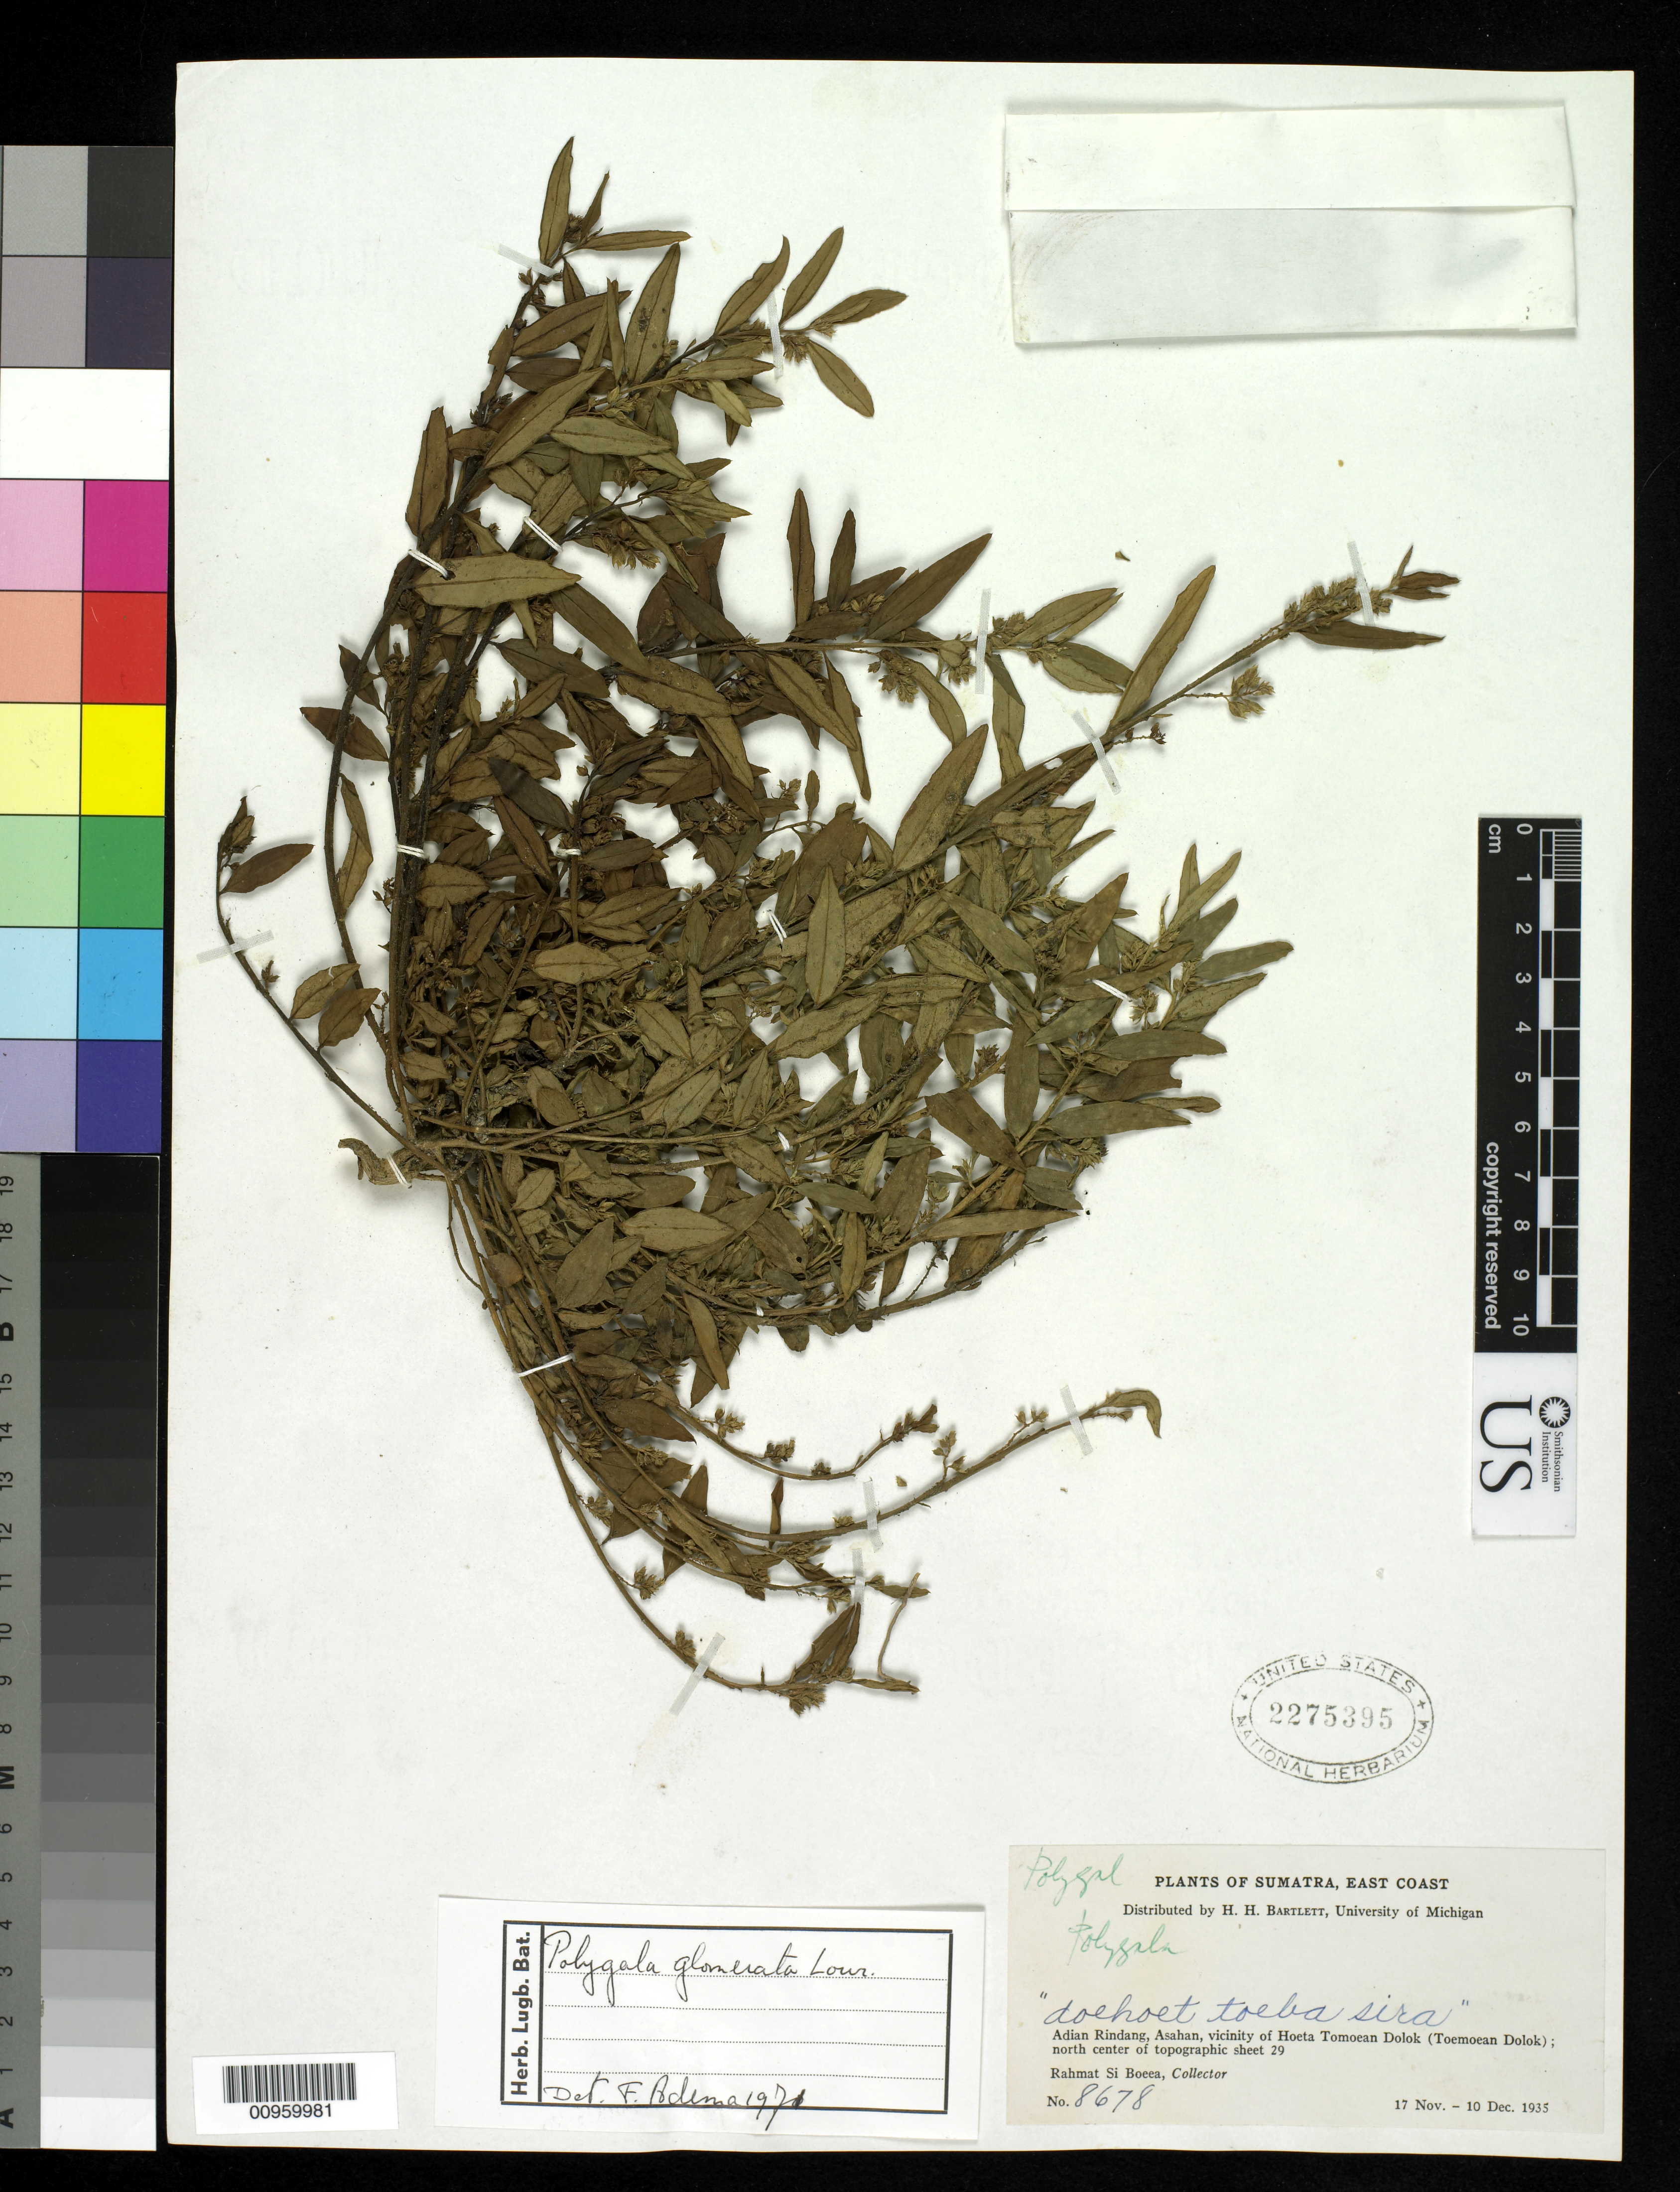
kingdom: Plantae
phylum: Tracheophyta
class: Magnoliopsida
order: Fabales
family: Polygalaceae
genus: Polygala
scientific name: Polygala glomerata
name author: Lour.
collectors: Rahmat Si Boeea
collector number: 8678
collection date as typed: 17 Nov 1935 to 10 Dec 1935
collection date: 1935-11-17/1935-12-10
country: Indonesia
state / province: Sumatra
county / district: Aceh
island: Sumatra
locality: Adian Rindang, Asahan, vicinity of Hoeta Tomoean Dolok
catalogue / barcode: US 2275395